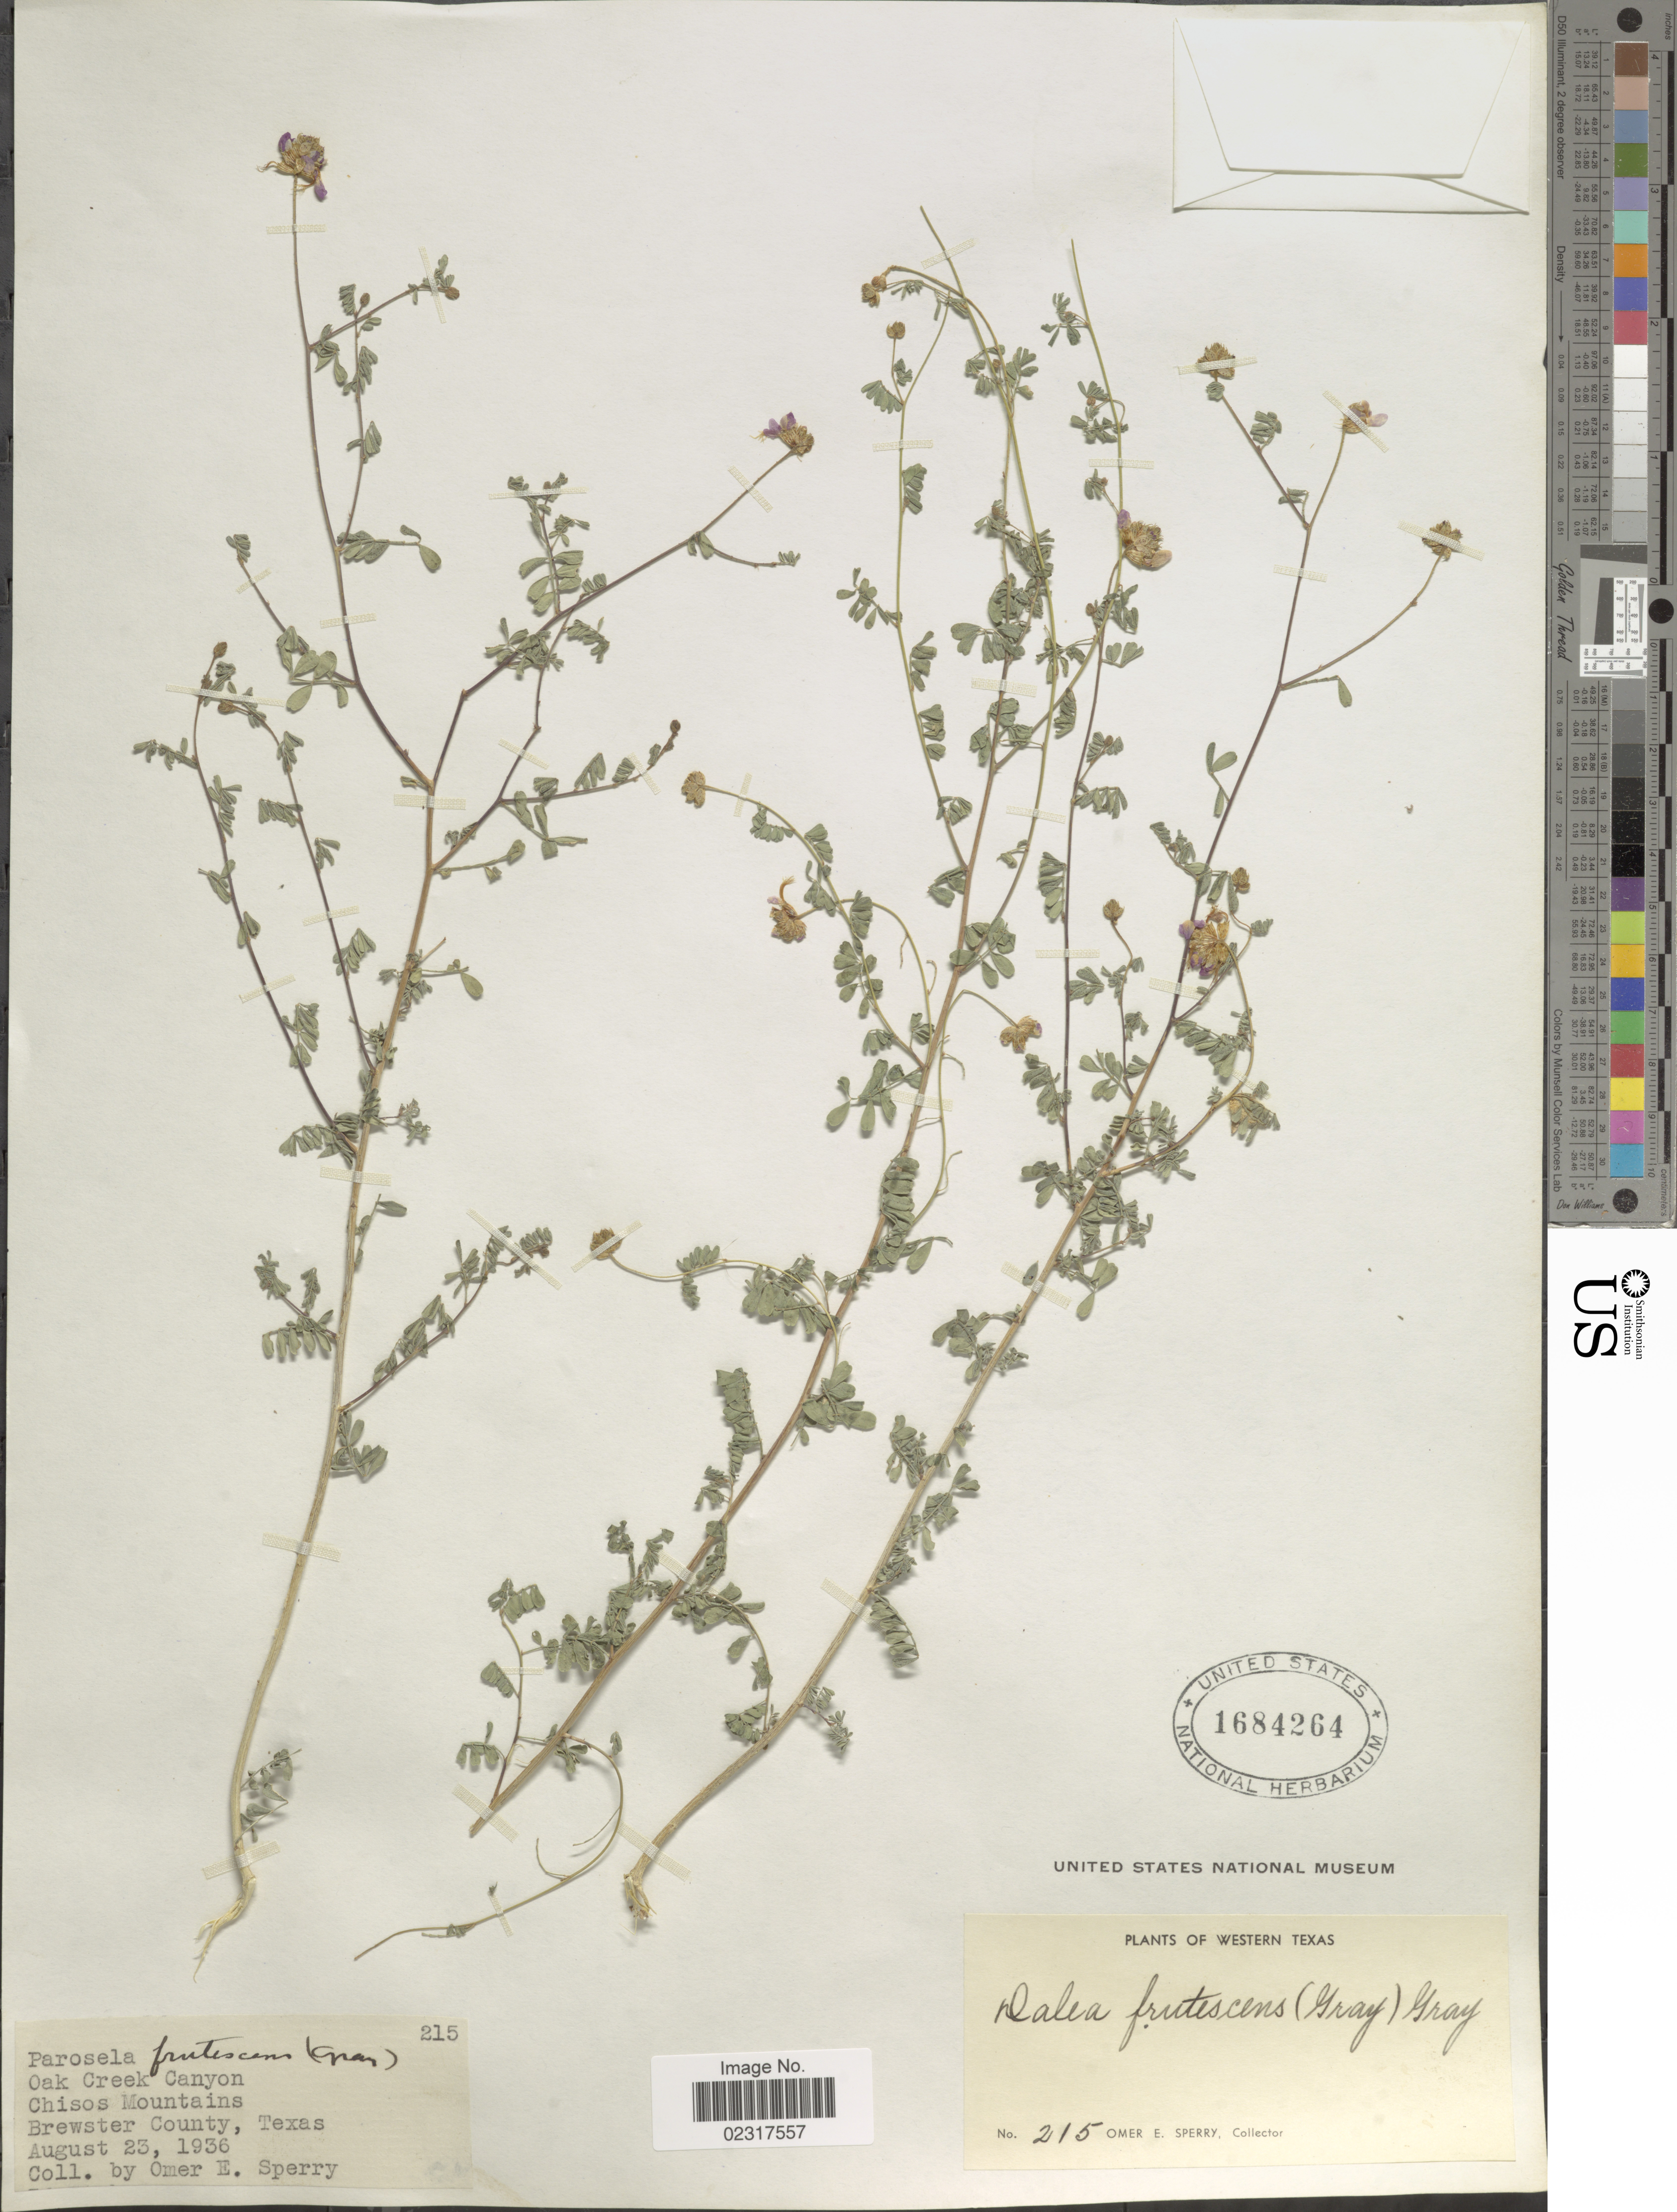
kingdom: Plantae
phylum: Tracheophyta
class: Magnoliopsida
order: Fabales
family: Fabaceae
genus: Dalea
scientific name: Dalea frutescens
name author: A. Gray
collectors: O. E. Sperry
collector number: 215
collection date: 1936-08-23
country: United States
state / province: Texas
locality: Oak Creek Canyon, Chisos Mountains, Brewster County.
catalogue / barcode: US 1684264